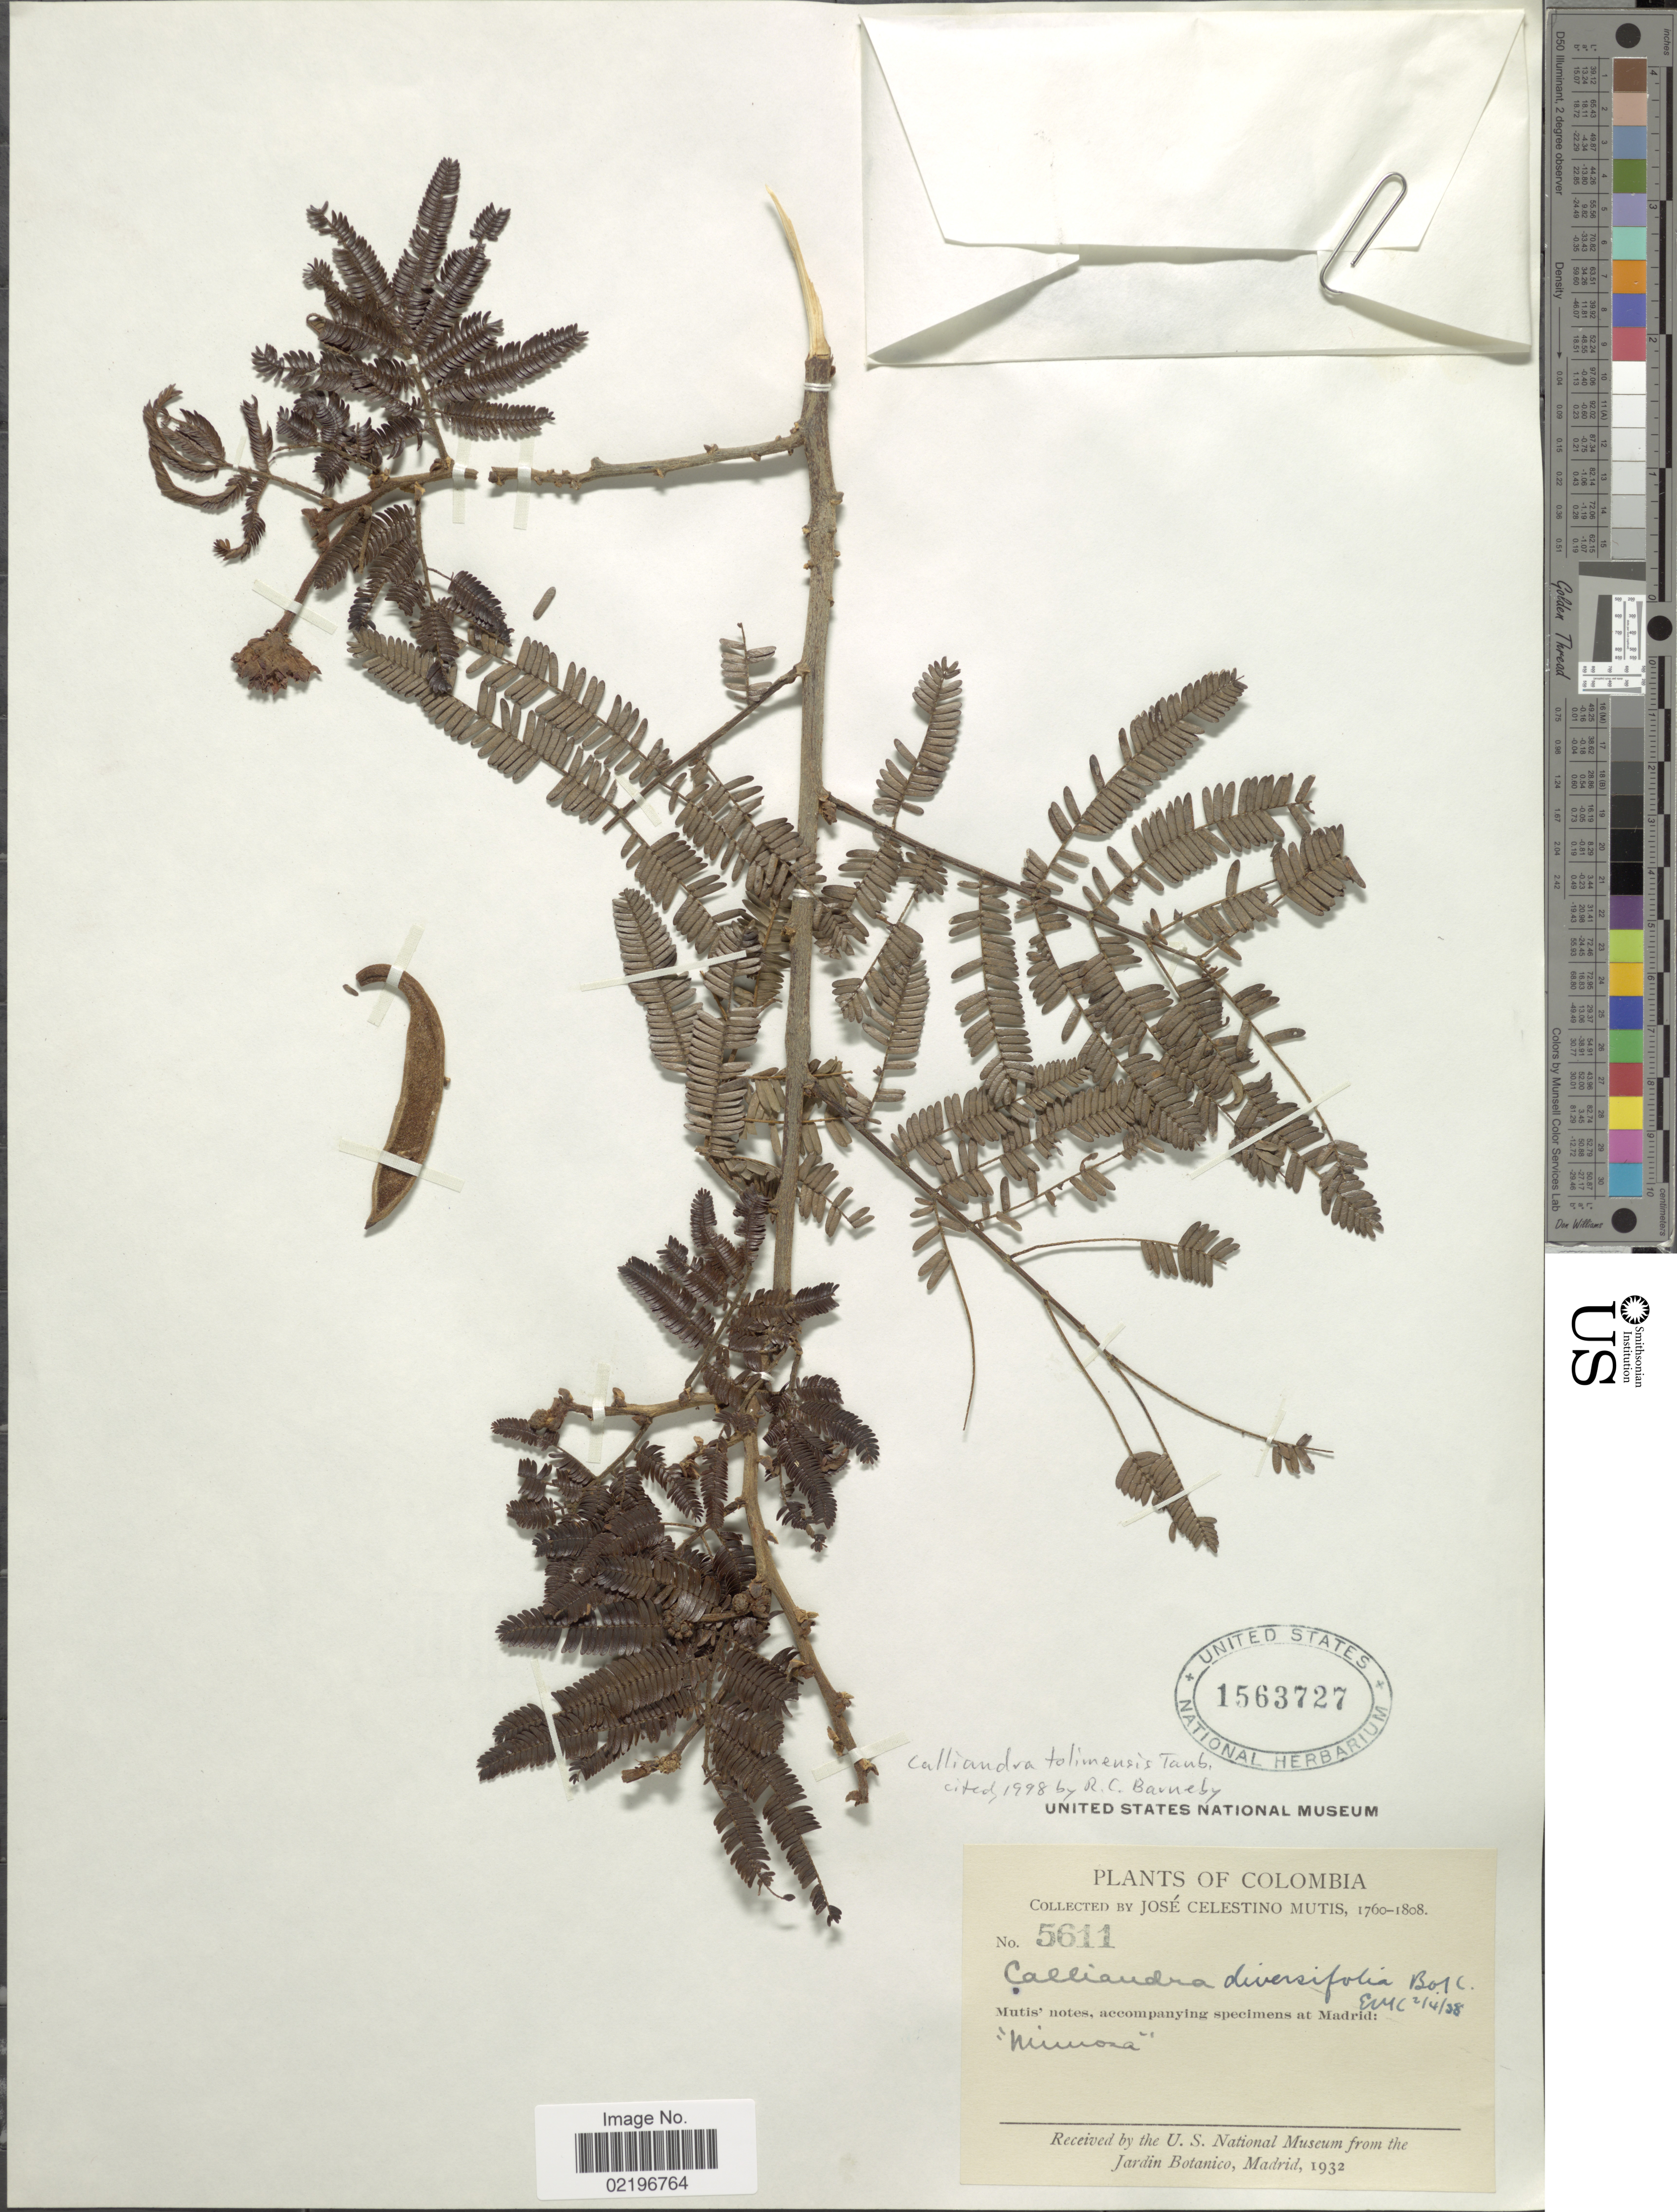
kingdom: Plantae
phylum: Tracheophyta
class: Magnoliopsida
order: Fabales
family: Fabaceae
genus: Calliandra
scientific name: Calliandra tolimensis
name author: Taub.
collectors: J. C. B. Mutis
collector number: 5611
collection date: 1760/1808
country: Colombia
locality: Nivuoza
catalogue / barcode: US 1563727